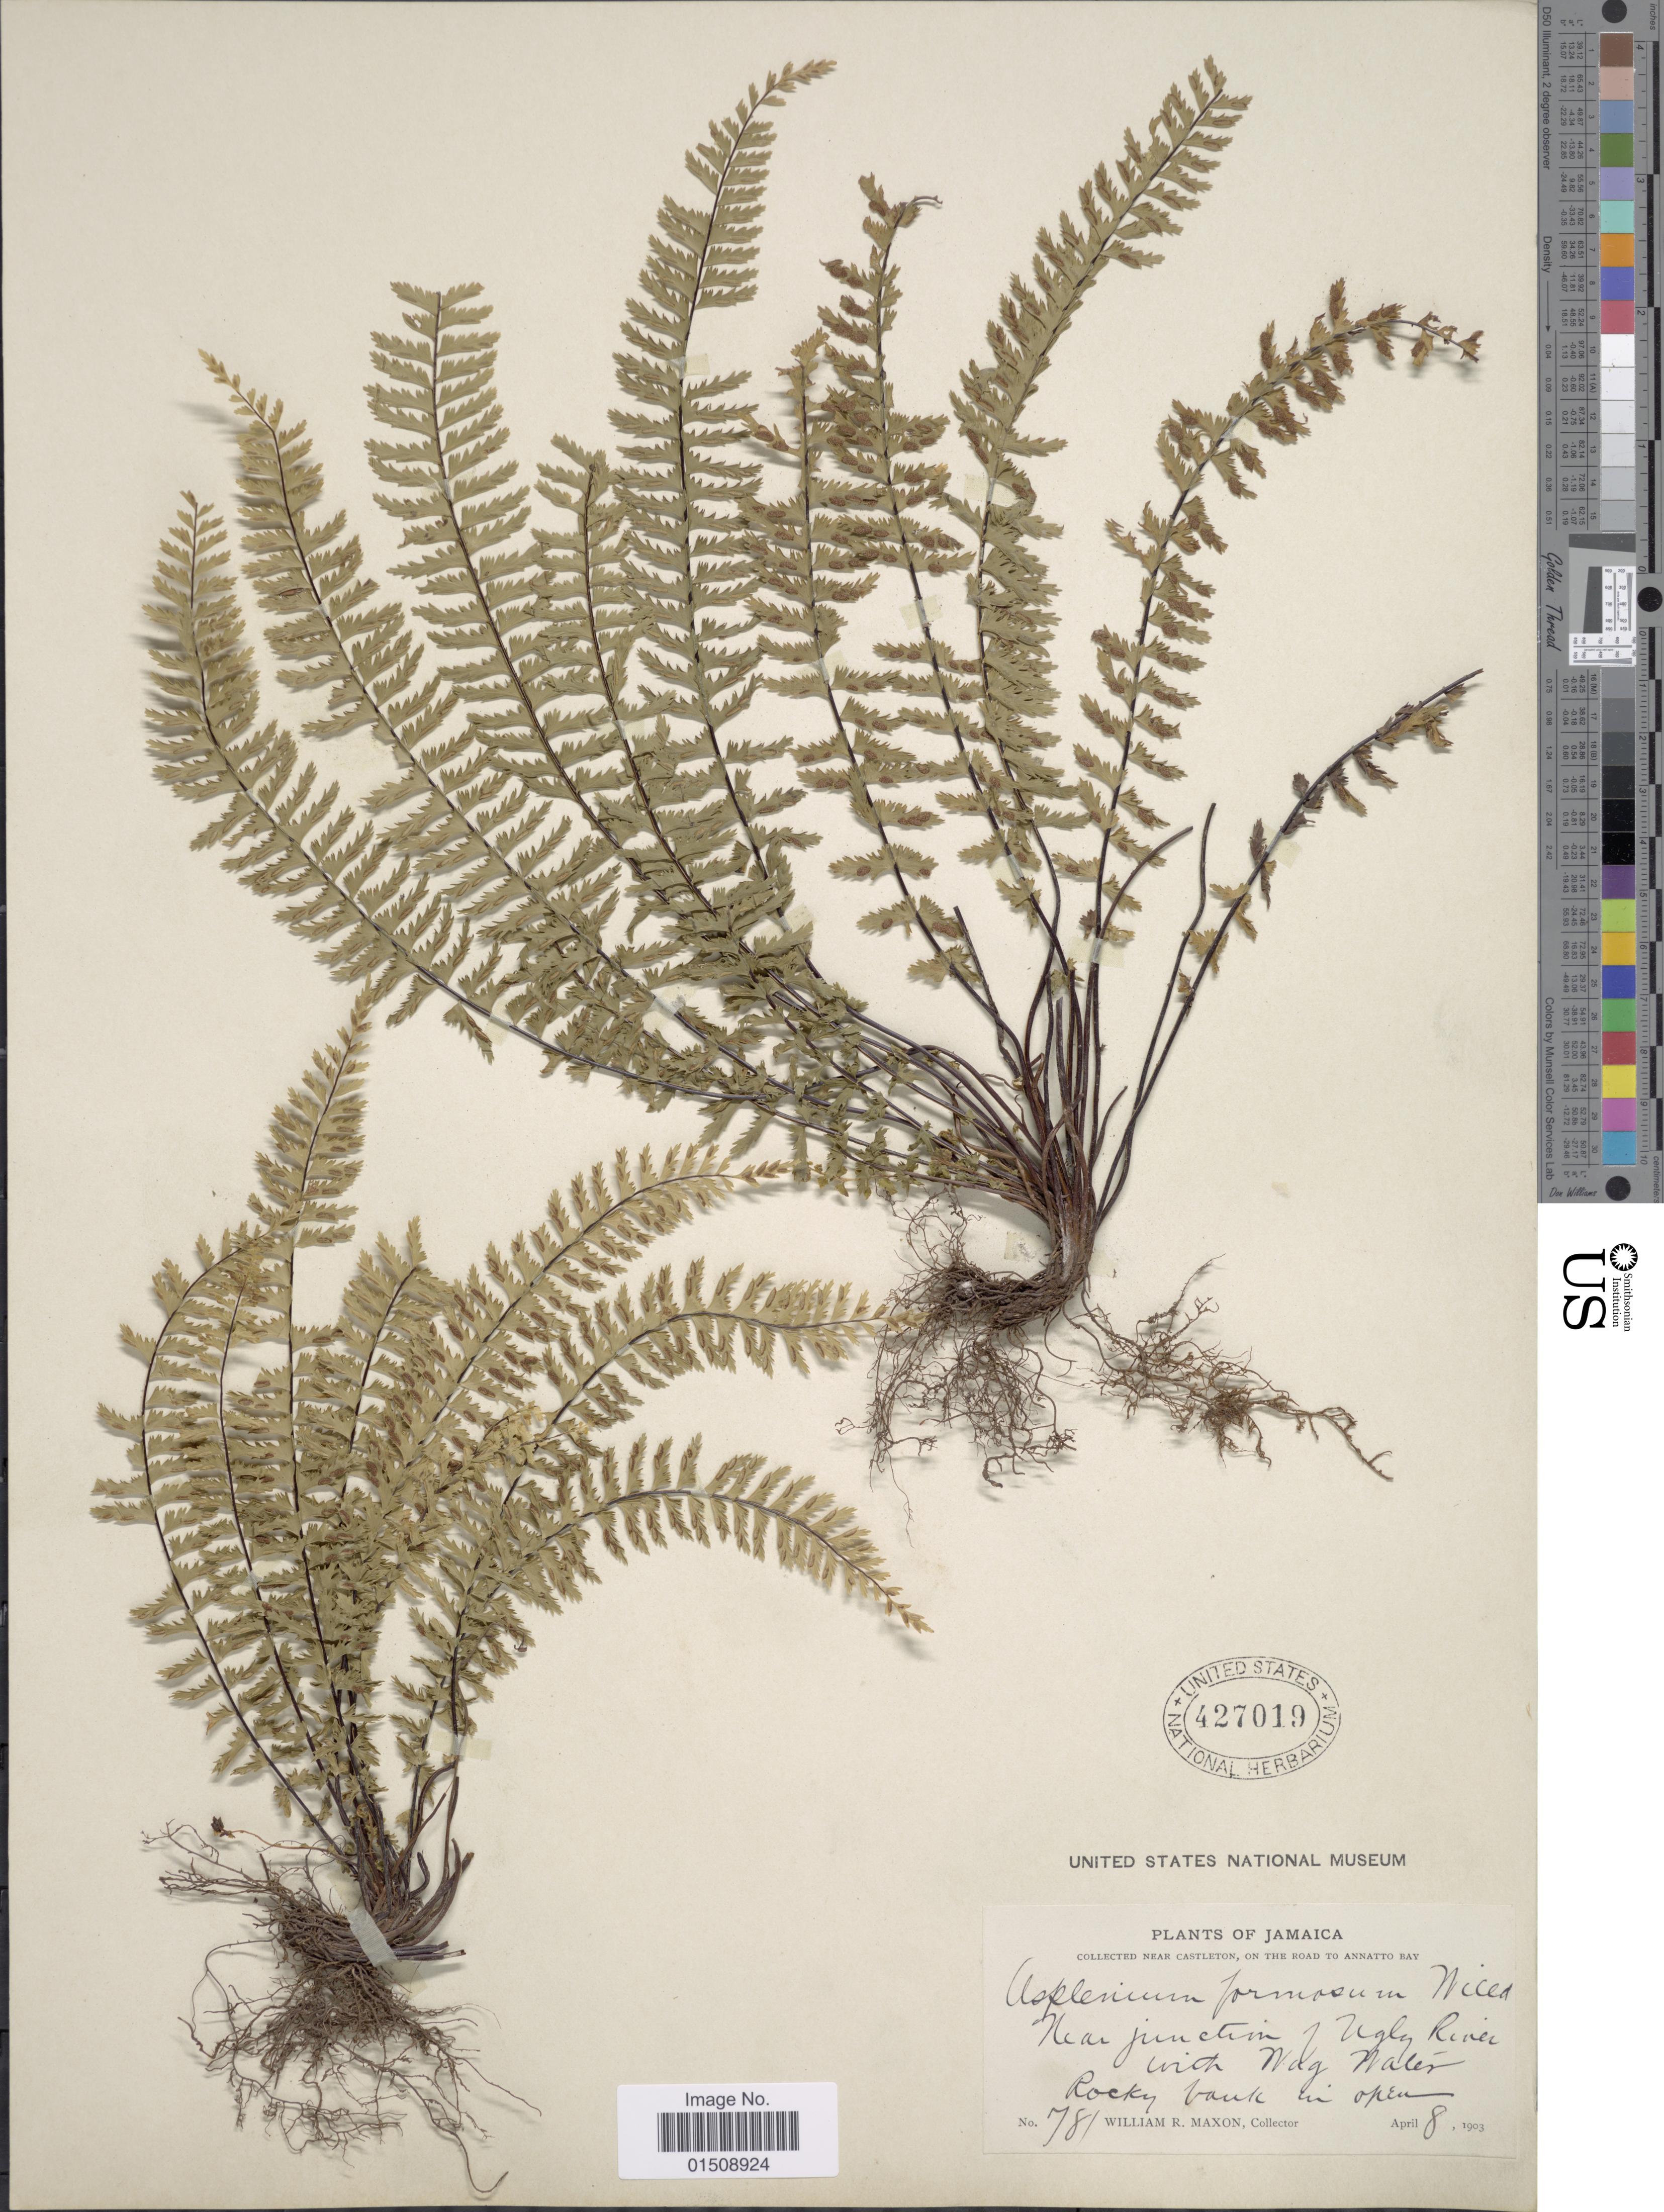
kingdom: Plantae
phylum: Tracheophyta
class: Polypodiopsida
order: Polypodiales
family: Aspleniaceae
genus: Asplenium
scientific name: Asplenium formosum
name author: Willd.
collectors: W. R. Maxon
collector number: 781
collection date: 1903-04-08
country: Jamaica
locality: Near Castleton, on the road to Annatto Bay. Near junction of Ugly River with Wag Water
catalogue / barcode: US 427019